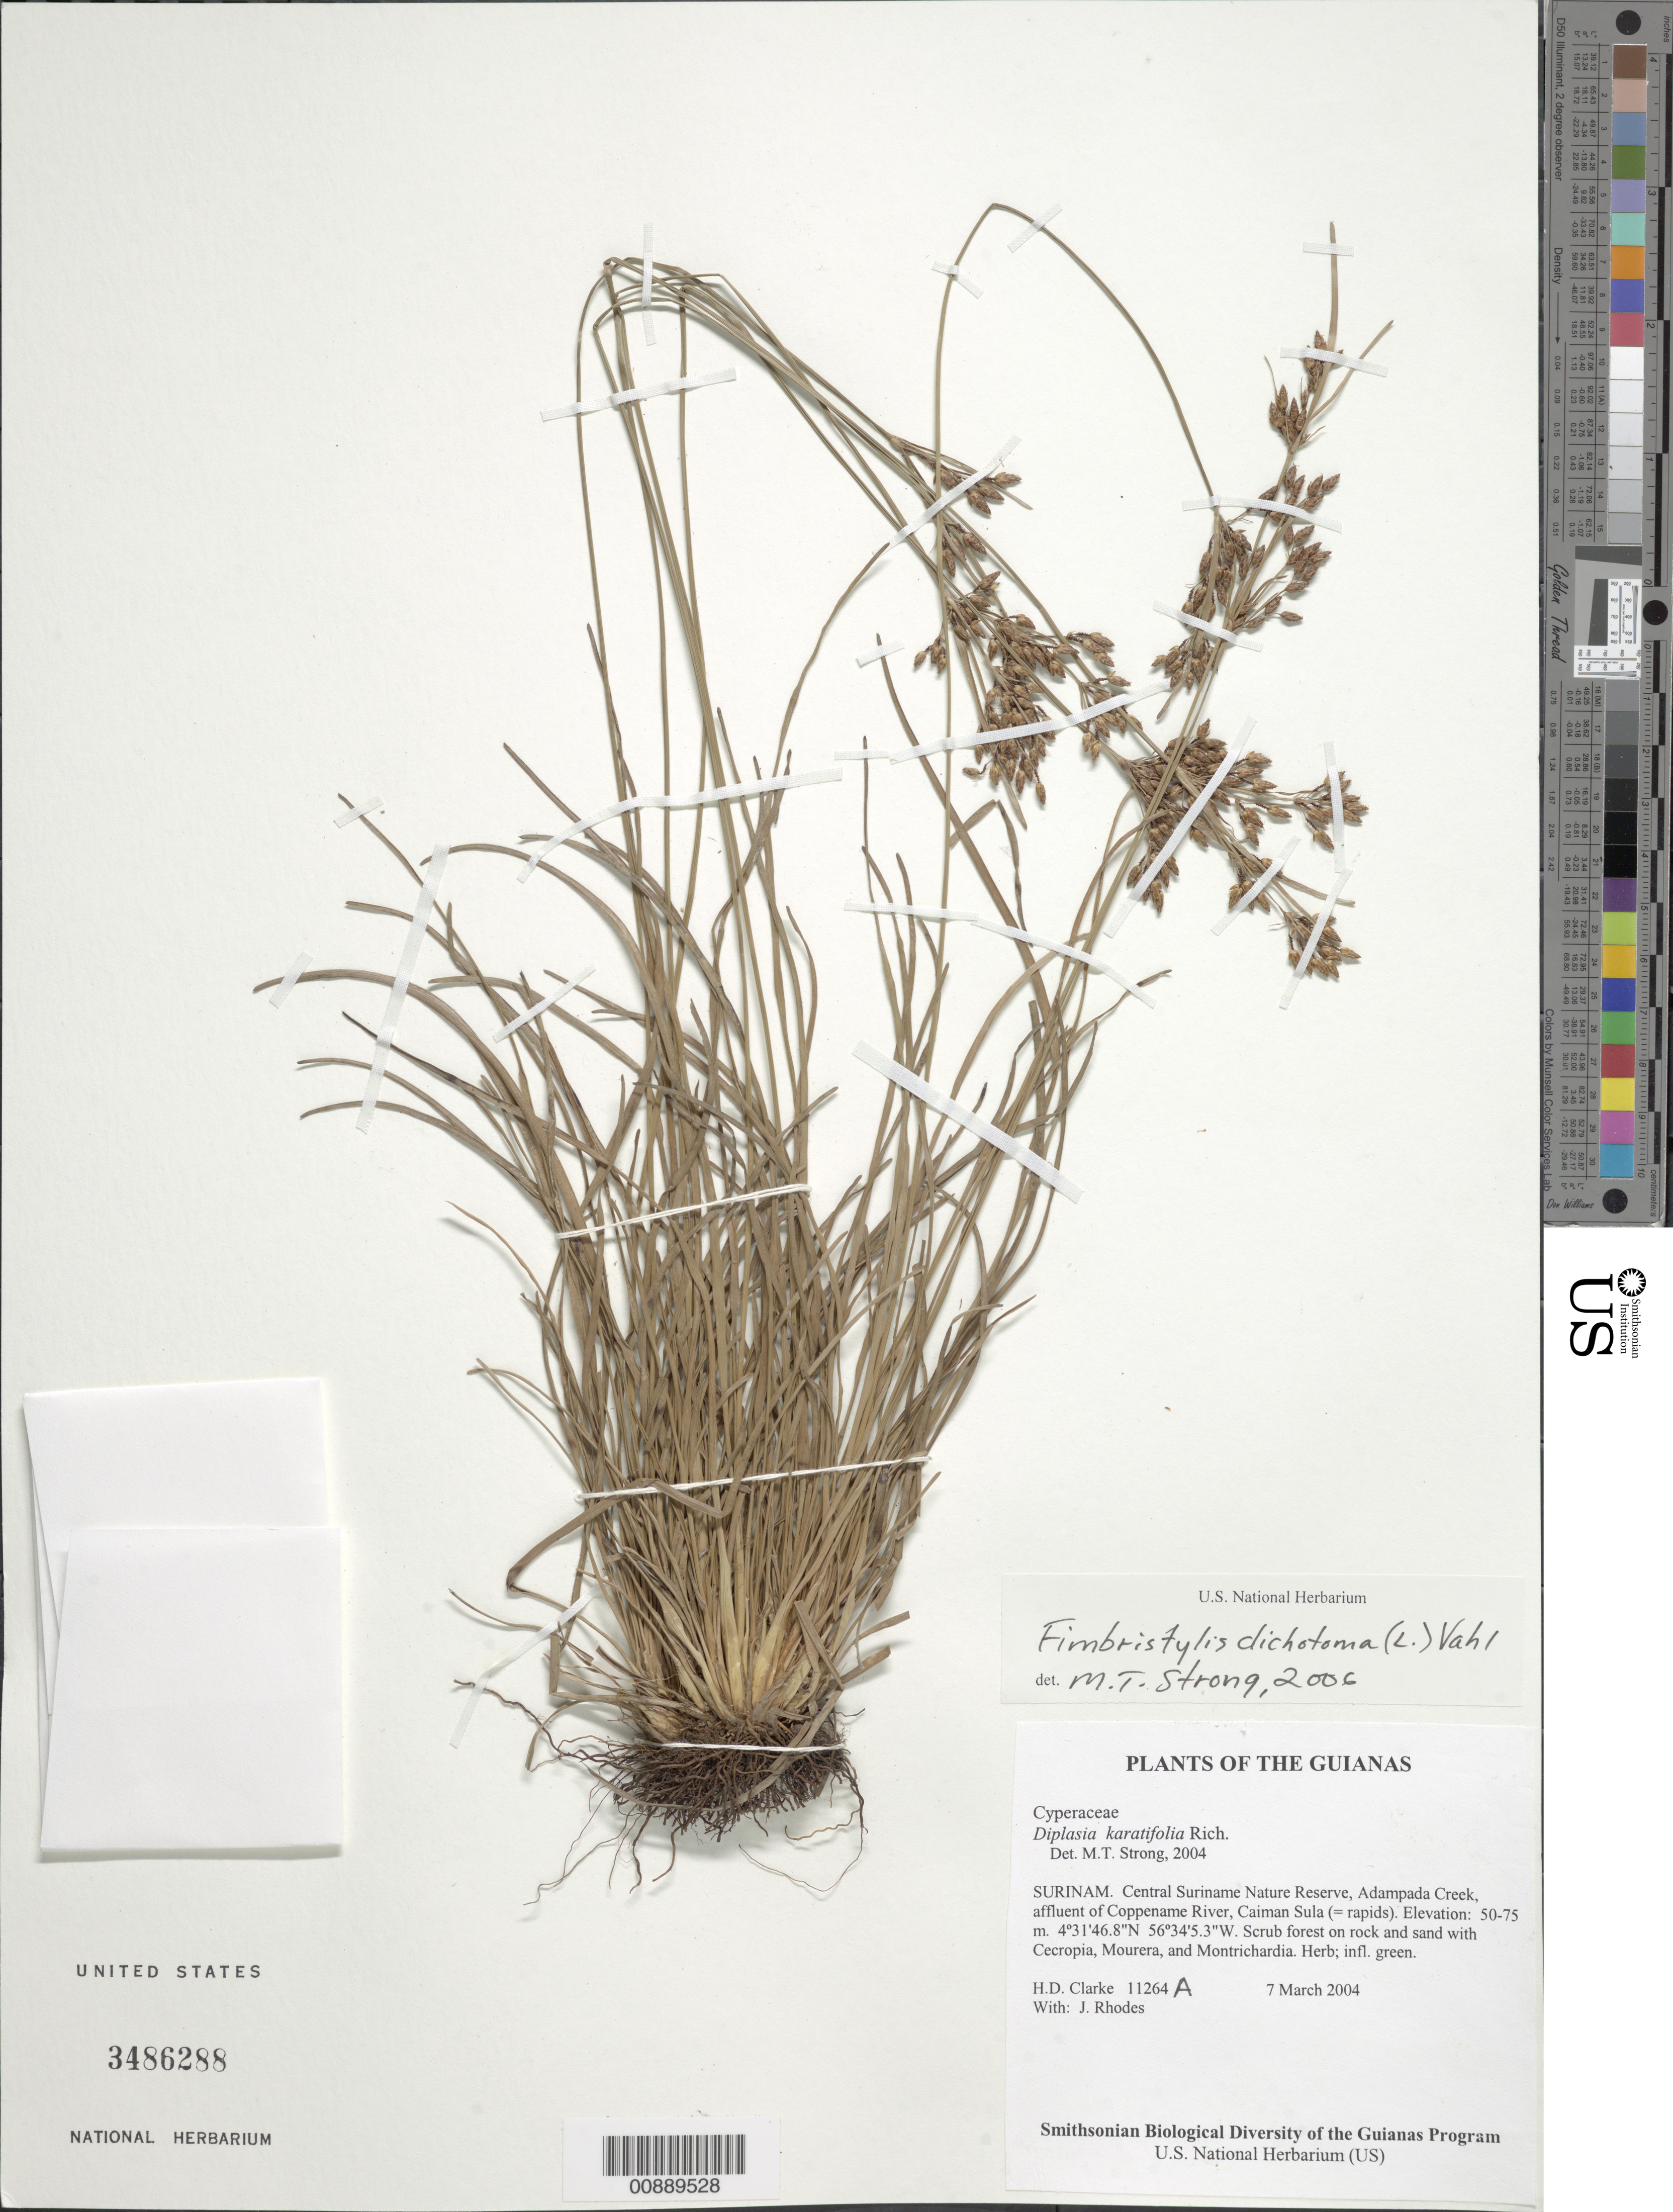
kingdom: Plantae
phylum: Tracheophyta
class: Liliopsida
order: Poales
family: Cyperaceae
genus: Fimbristylis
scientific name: Fimbristylis dichotoma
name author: (L.) Vahl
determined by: Strong, M. T., (US), Smithsonian Institution - National Museum of Natural History (UNITED STATES)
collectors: H. D. Clarke & J. Rhodes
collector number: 11264 a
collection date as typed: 7 March 2004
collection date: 2004-03-07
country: Suriname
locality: Central Suriname Nature Reserve, Adampada Creek, affluent of Coppename River, Caiman Sula (= rapids)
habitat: Scrub forest on rock and sand with Cecropia, Mourera, and Montrichardia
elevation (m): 50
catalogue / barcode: US 3486288